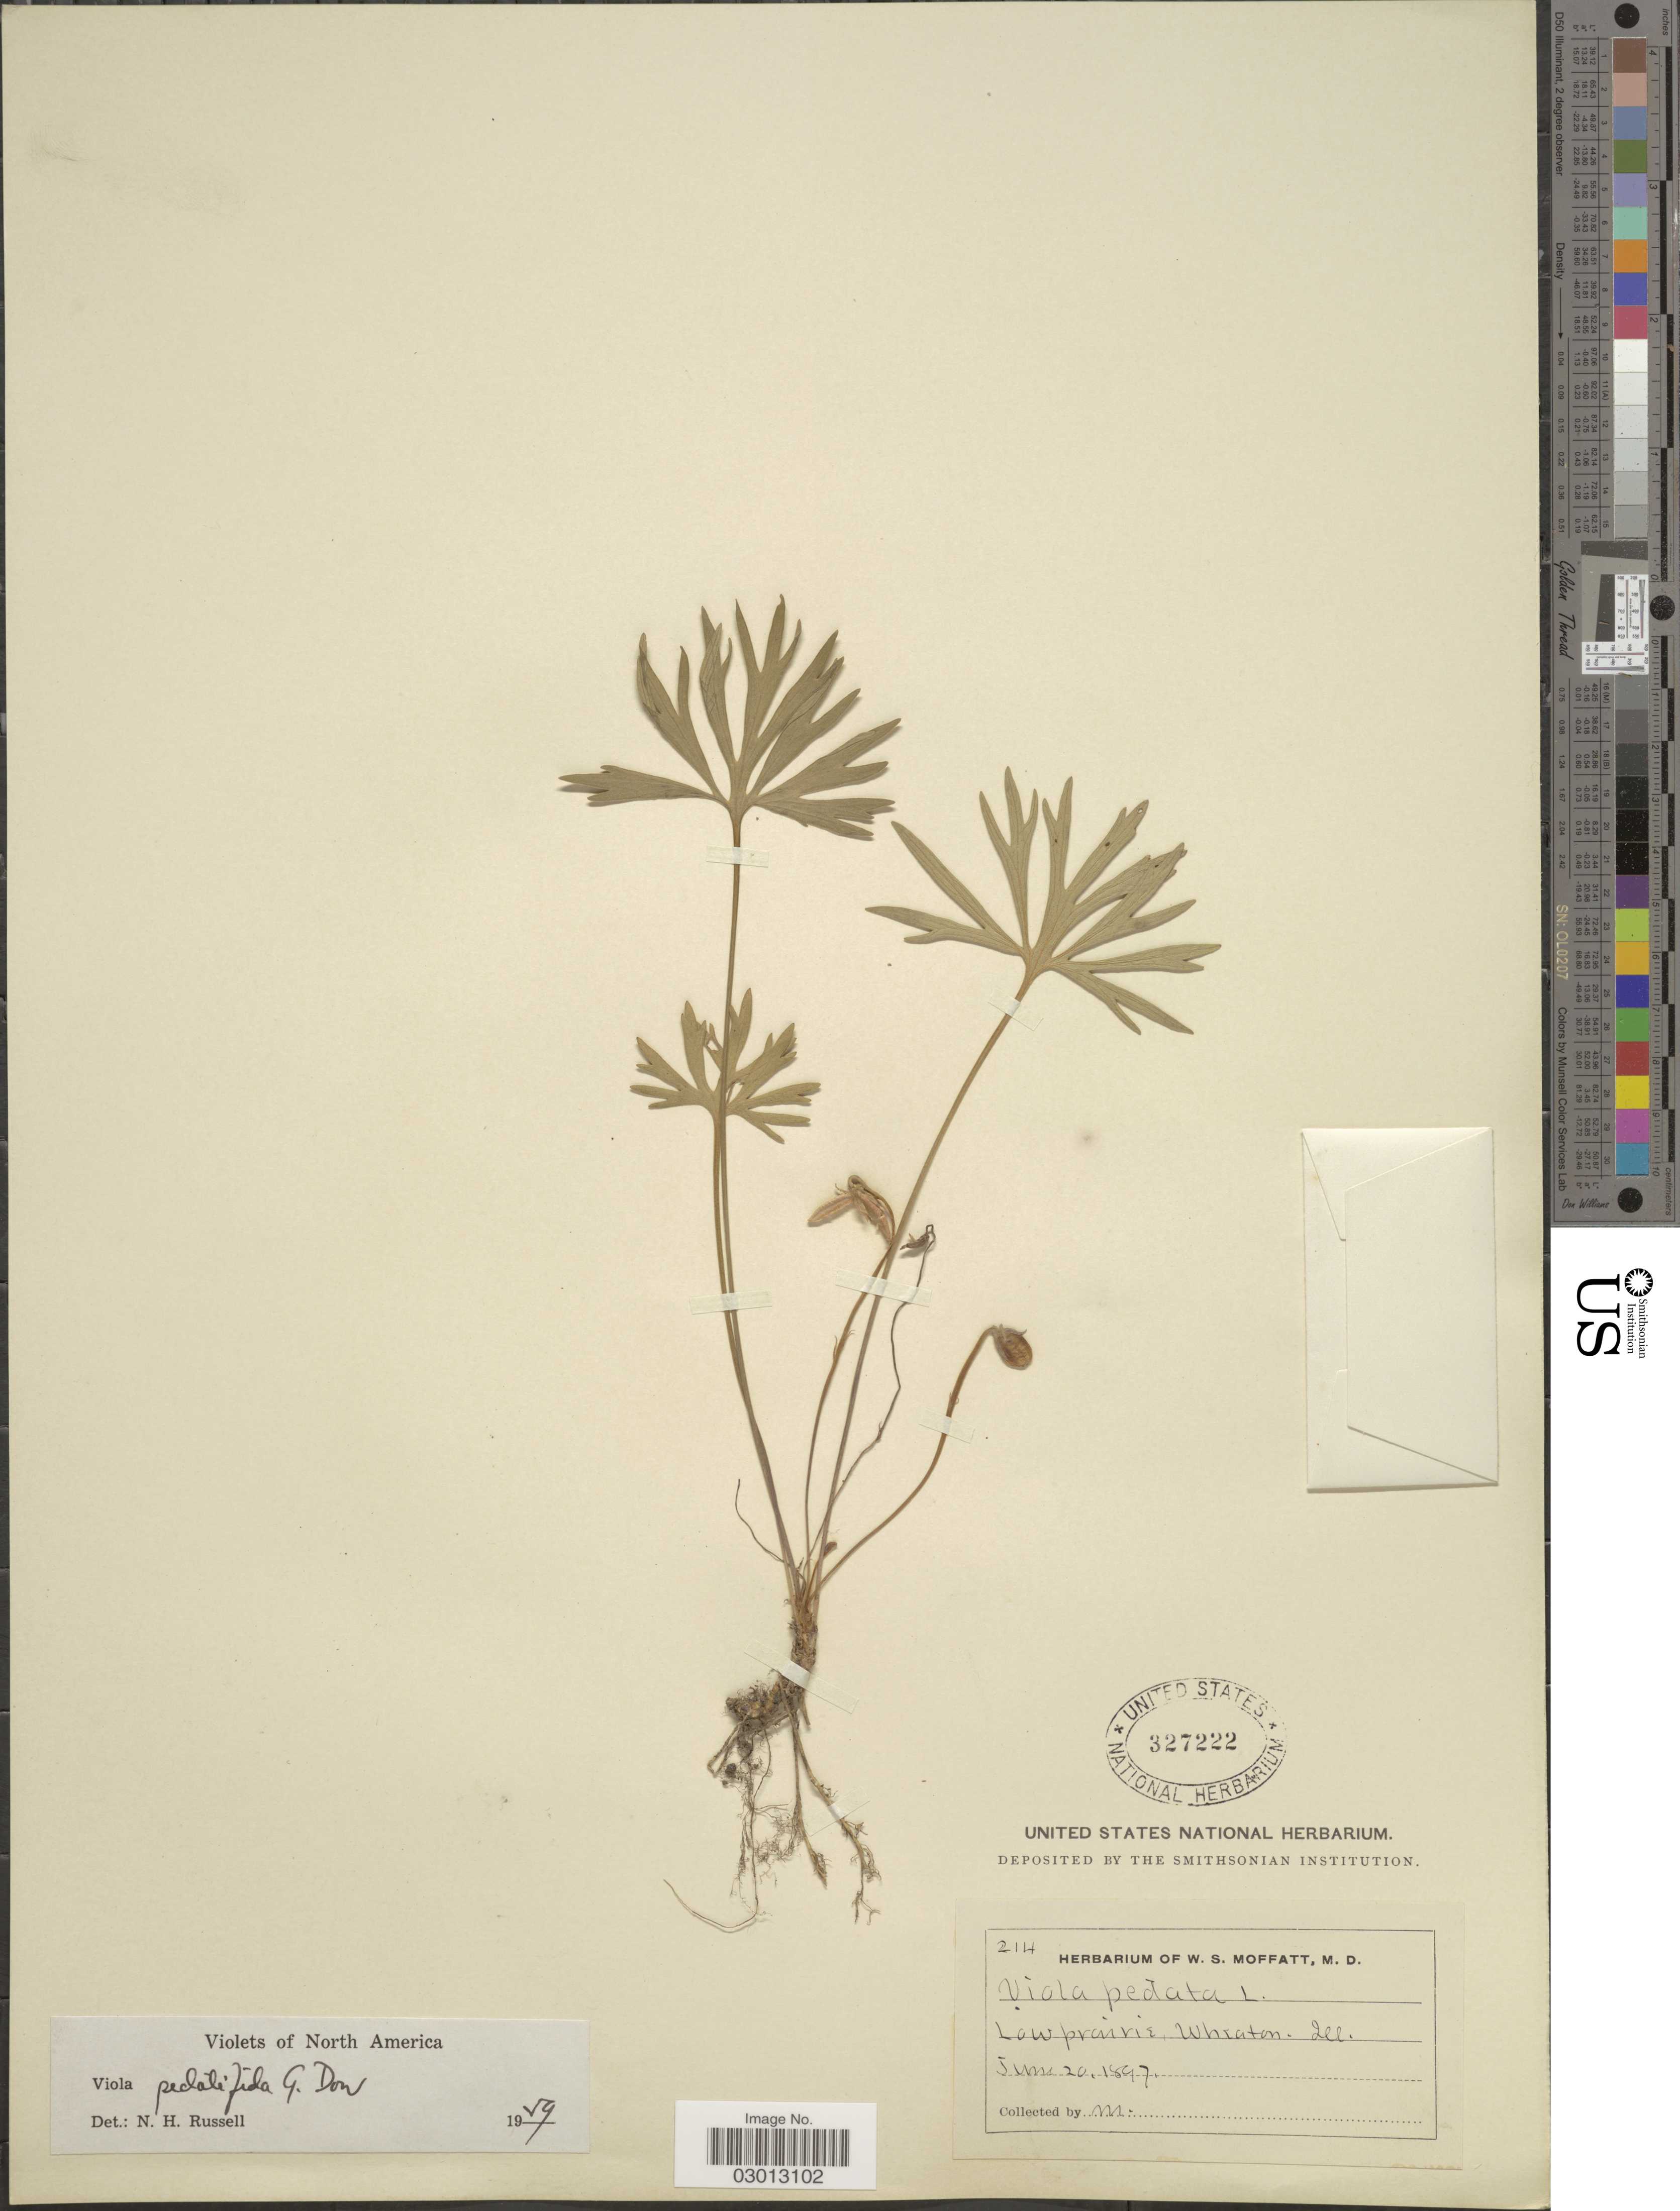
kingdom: Plantae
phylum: Tracheophyta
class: Magnoliopsida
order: Malpighiales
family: Violaceae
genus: Viola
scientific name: Viola pedatifida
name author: G. Don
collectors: W. Moffatt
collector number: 214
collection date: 1897-06-20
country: United States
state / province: Illinois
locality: Low prairie. Wheaton.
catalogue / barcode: US 327222